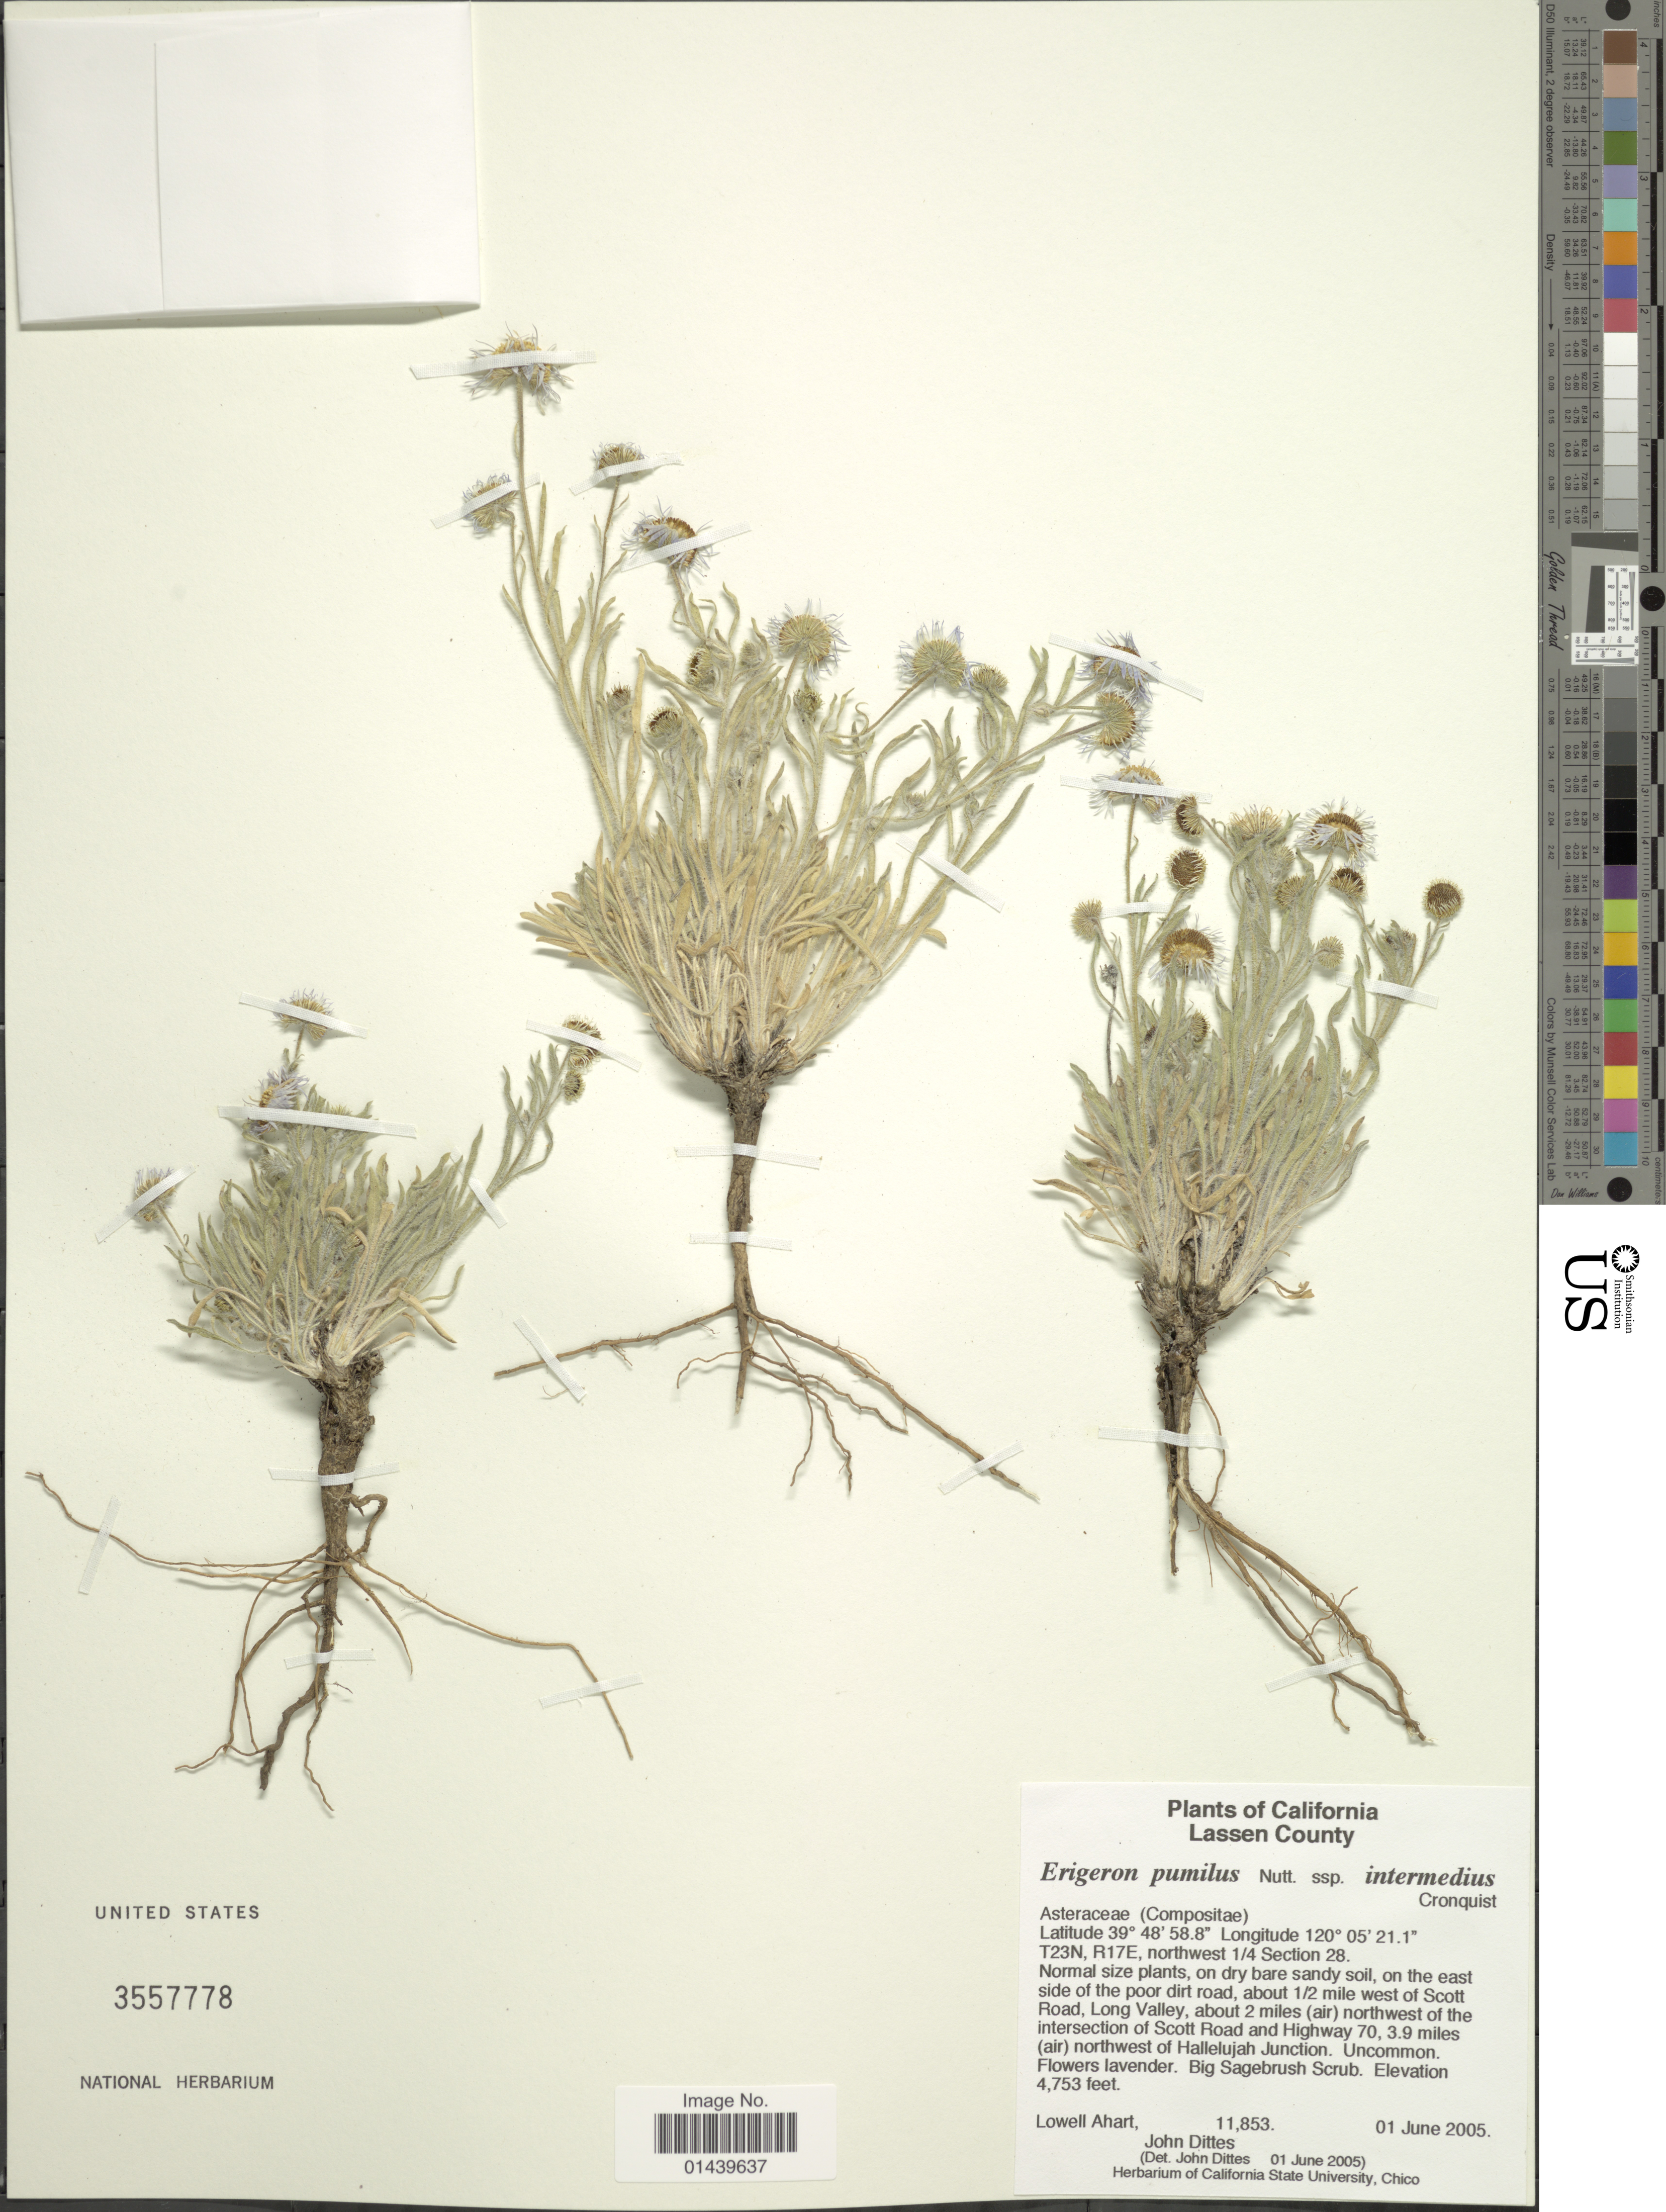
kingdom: Plantae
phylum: Tracheophyta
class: Magnoliopsida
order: Asterales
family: Asteraceae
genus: Erigeron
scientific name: Erigeron pumilus subsp. intermedius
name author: Cronq.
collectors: L. Ahart & J. Dittes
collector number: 11853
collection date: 2005-06-01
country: United States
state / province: California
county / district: Lassen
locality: Lassen County. T23N, R17E, northwest 1/4 Section 28. On the east side of the poor dirt road, about ½ mile west of Scott Road, Long Valley, about 2 miles (air) northwest of the intersection of Scott Road and Highway 70, 3.9 miles (air) northwest of Hallelujah Junction.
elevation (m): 1449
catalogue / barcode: US 3557778